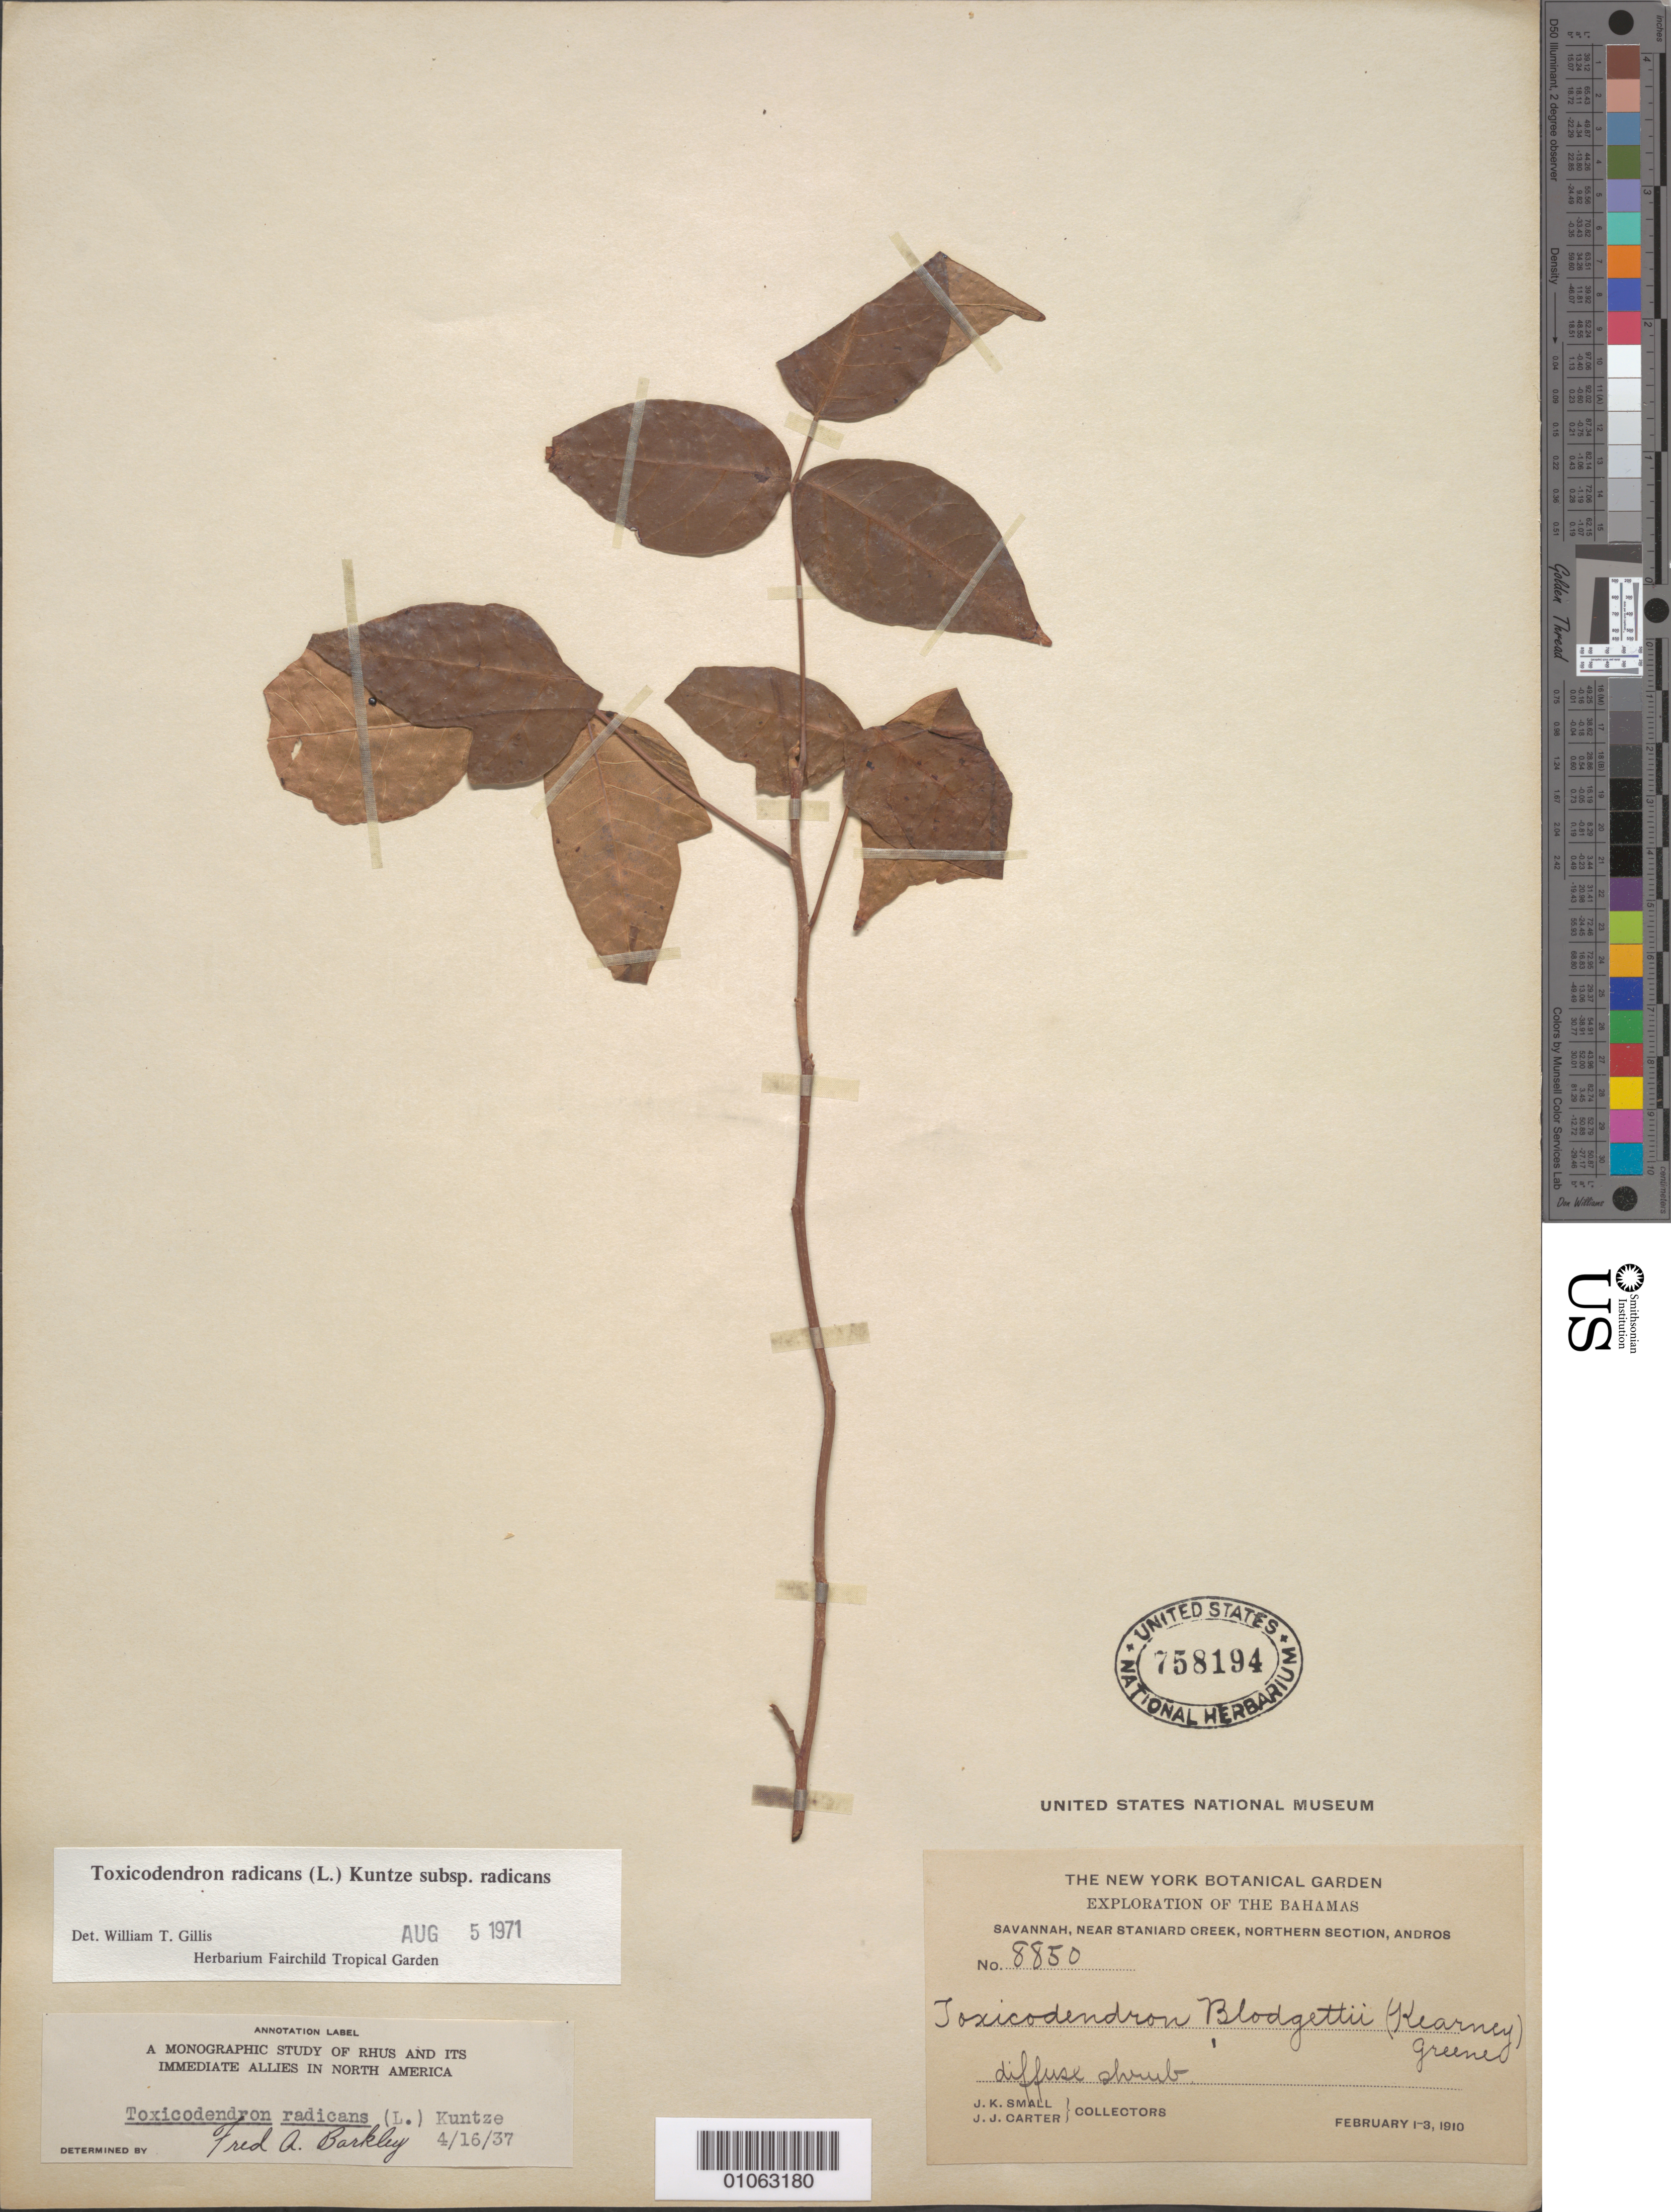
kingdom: Plantae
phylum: Tracheophyta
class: Magnoliopsida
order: Sapindales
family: Anacardiaceae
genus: Toxicodendron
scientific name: Toxicodendron radicans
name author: (L.) Kuntze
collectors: J. K. Small & J. J. Carter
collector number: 8850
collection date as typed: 01 Feb 1910 to 03 Feb 1910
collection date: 1910-02-01/1910-02-03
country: Bahamas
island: Andros I.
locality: Savannah, near Staniard Greek, Northern section, Andros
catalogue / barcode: US 758194